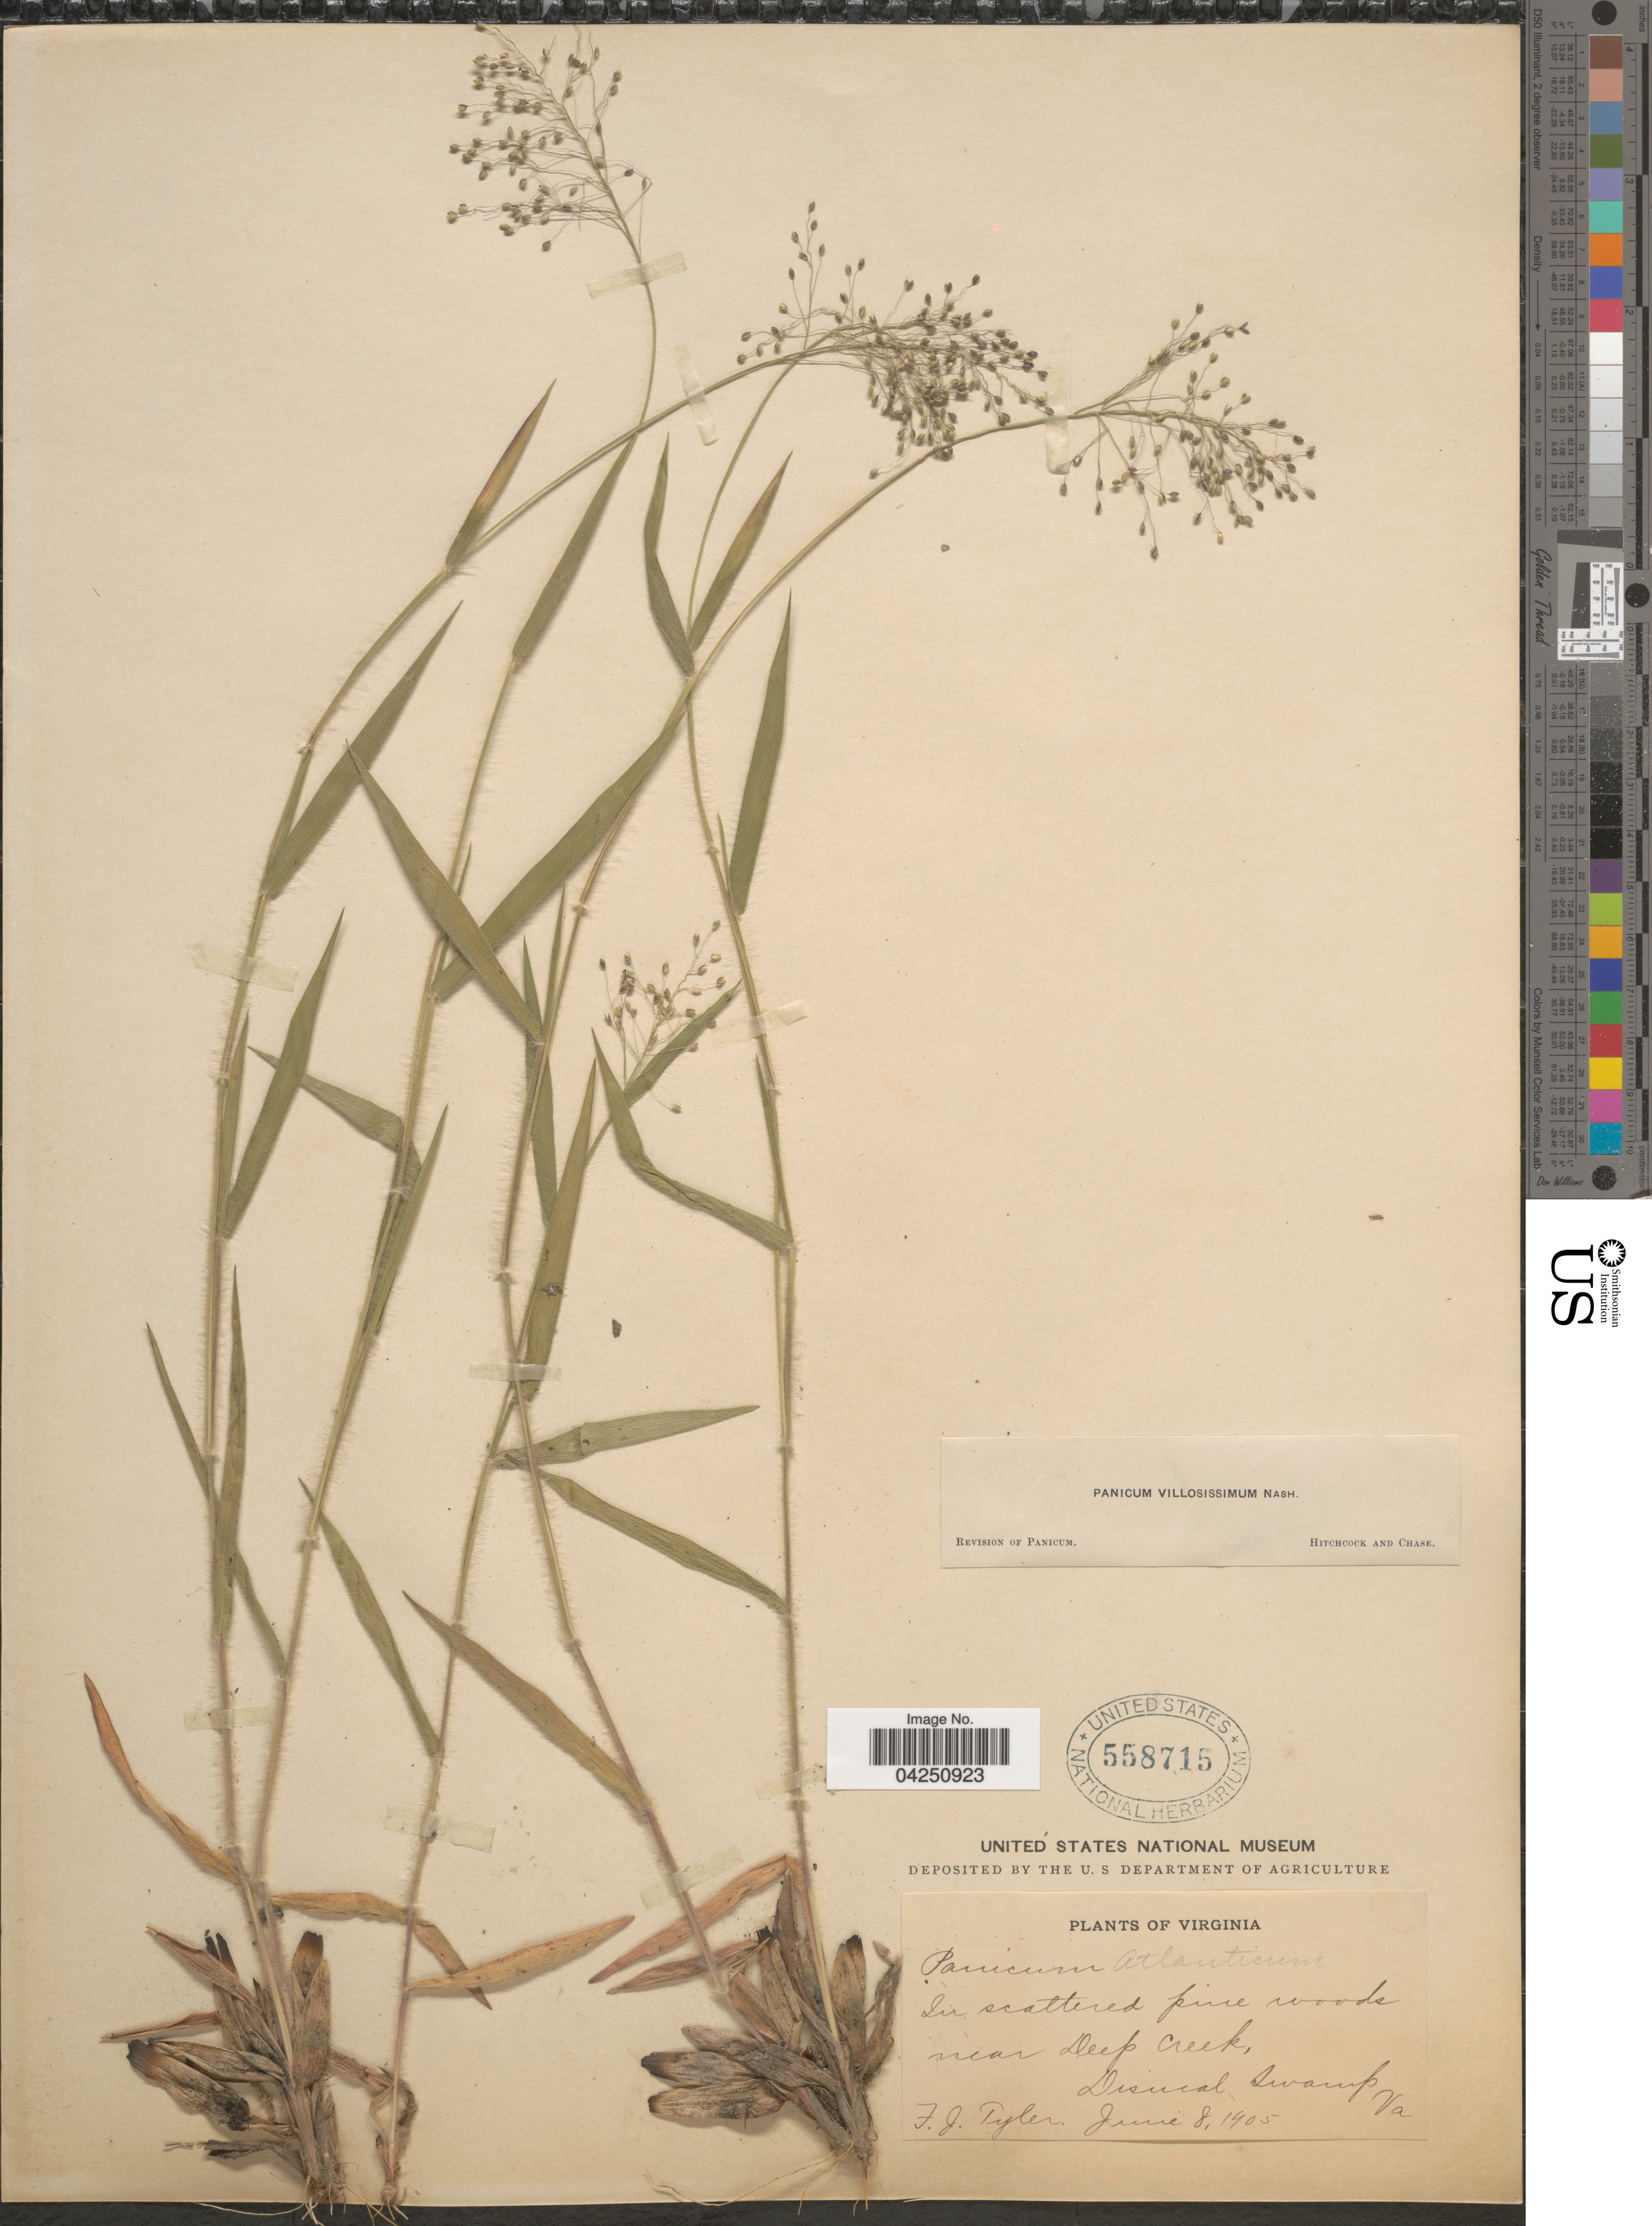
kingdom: Plantae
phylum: Tracheophyta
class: Liliopsida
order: Poales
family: Poaceae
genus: Dichanthelium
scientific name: Dichanthelium acuminatum var. acuminatum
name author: (Sw.) Gould & C.A. Clark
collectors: F. Tyler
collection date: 1905-06-08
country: United States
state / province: Virginia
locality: In scattered pine woods near Deep Creek, Dismal Swamp.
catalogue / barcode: US 558715